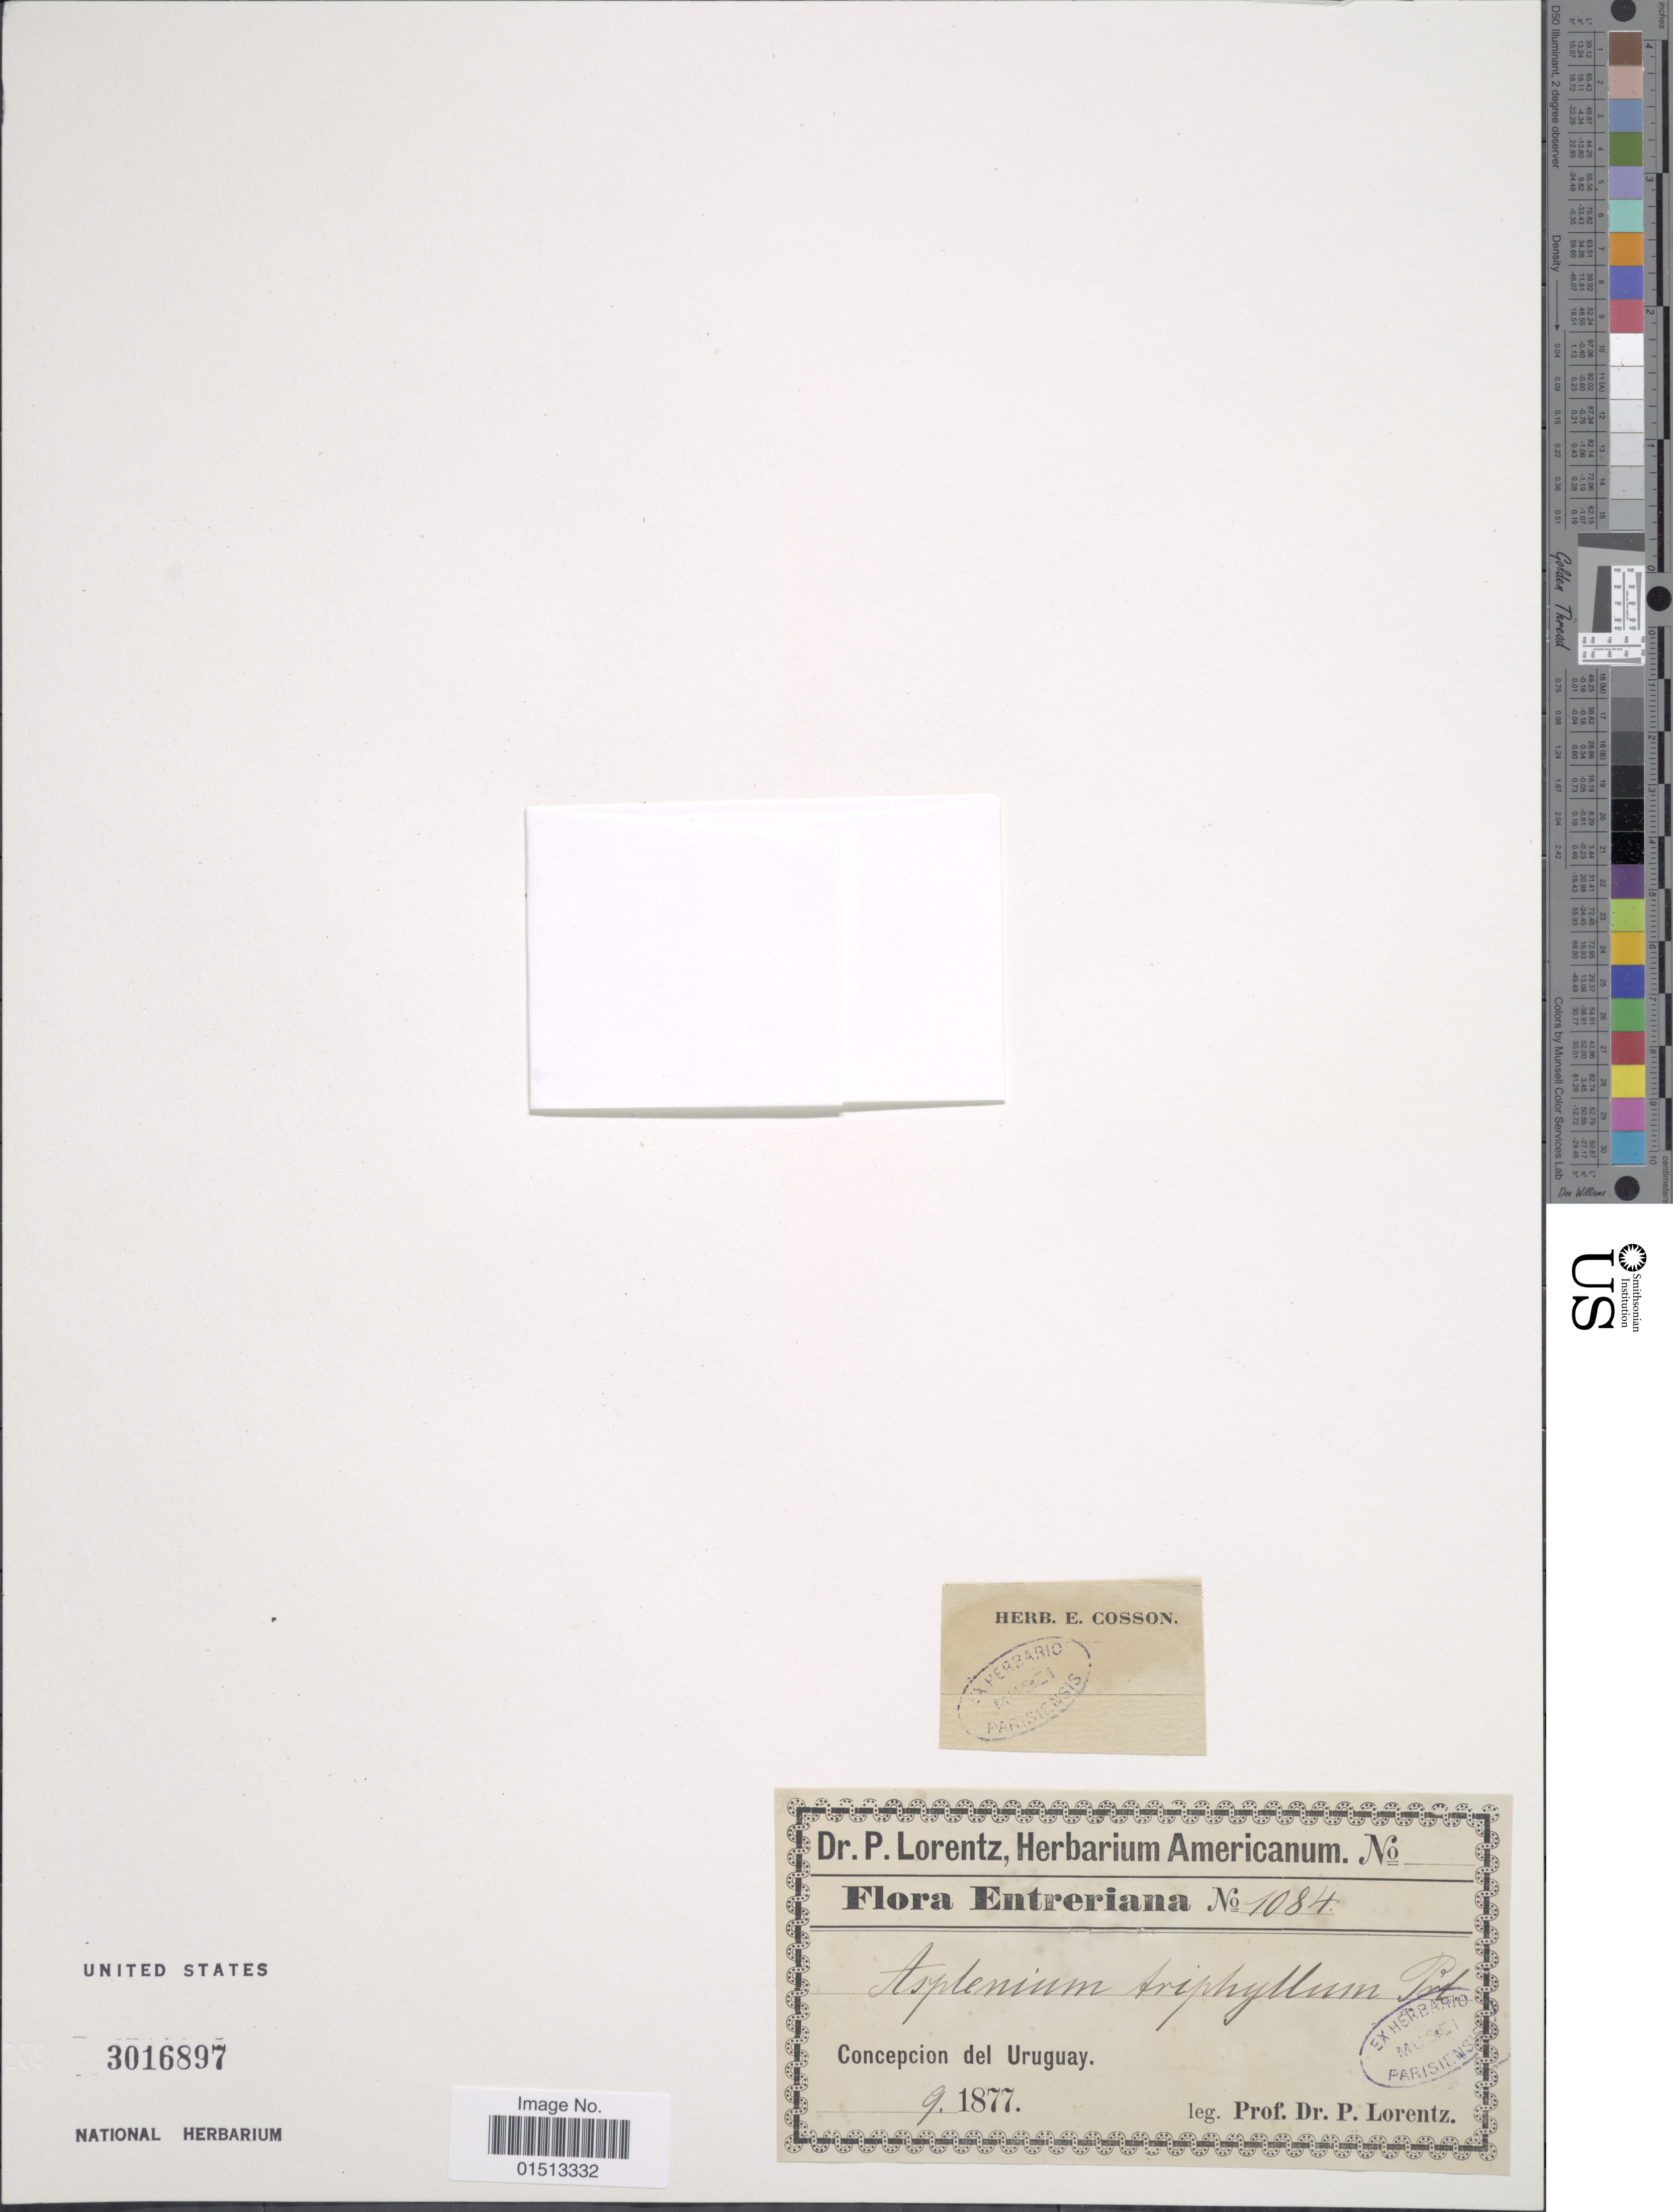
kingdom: Plantae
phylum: Tracheophyta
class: Polypodiopsida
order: Polypodiales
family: Aspleniaceae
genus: Asplenium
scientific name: Asplenium triphyllum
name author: C. Presl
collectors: P. G. Lorentz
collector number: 1084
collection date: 1877-09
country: Paraguay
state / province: Concepcion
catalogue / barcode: US 3016897